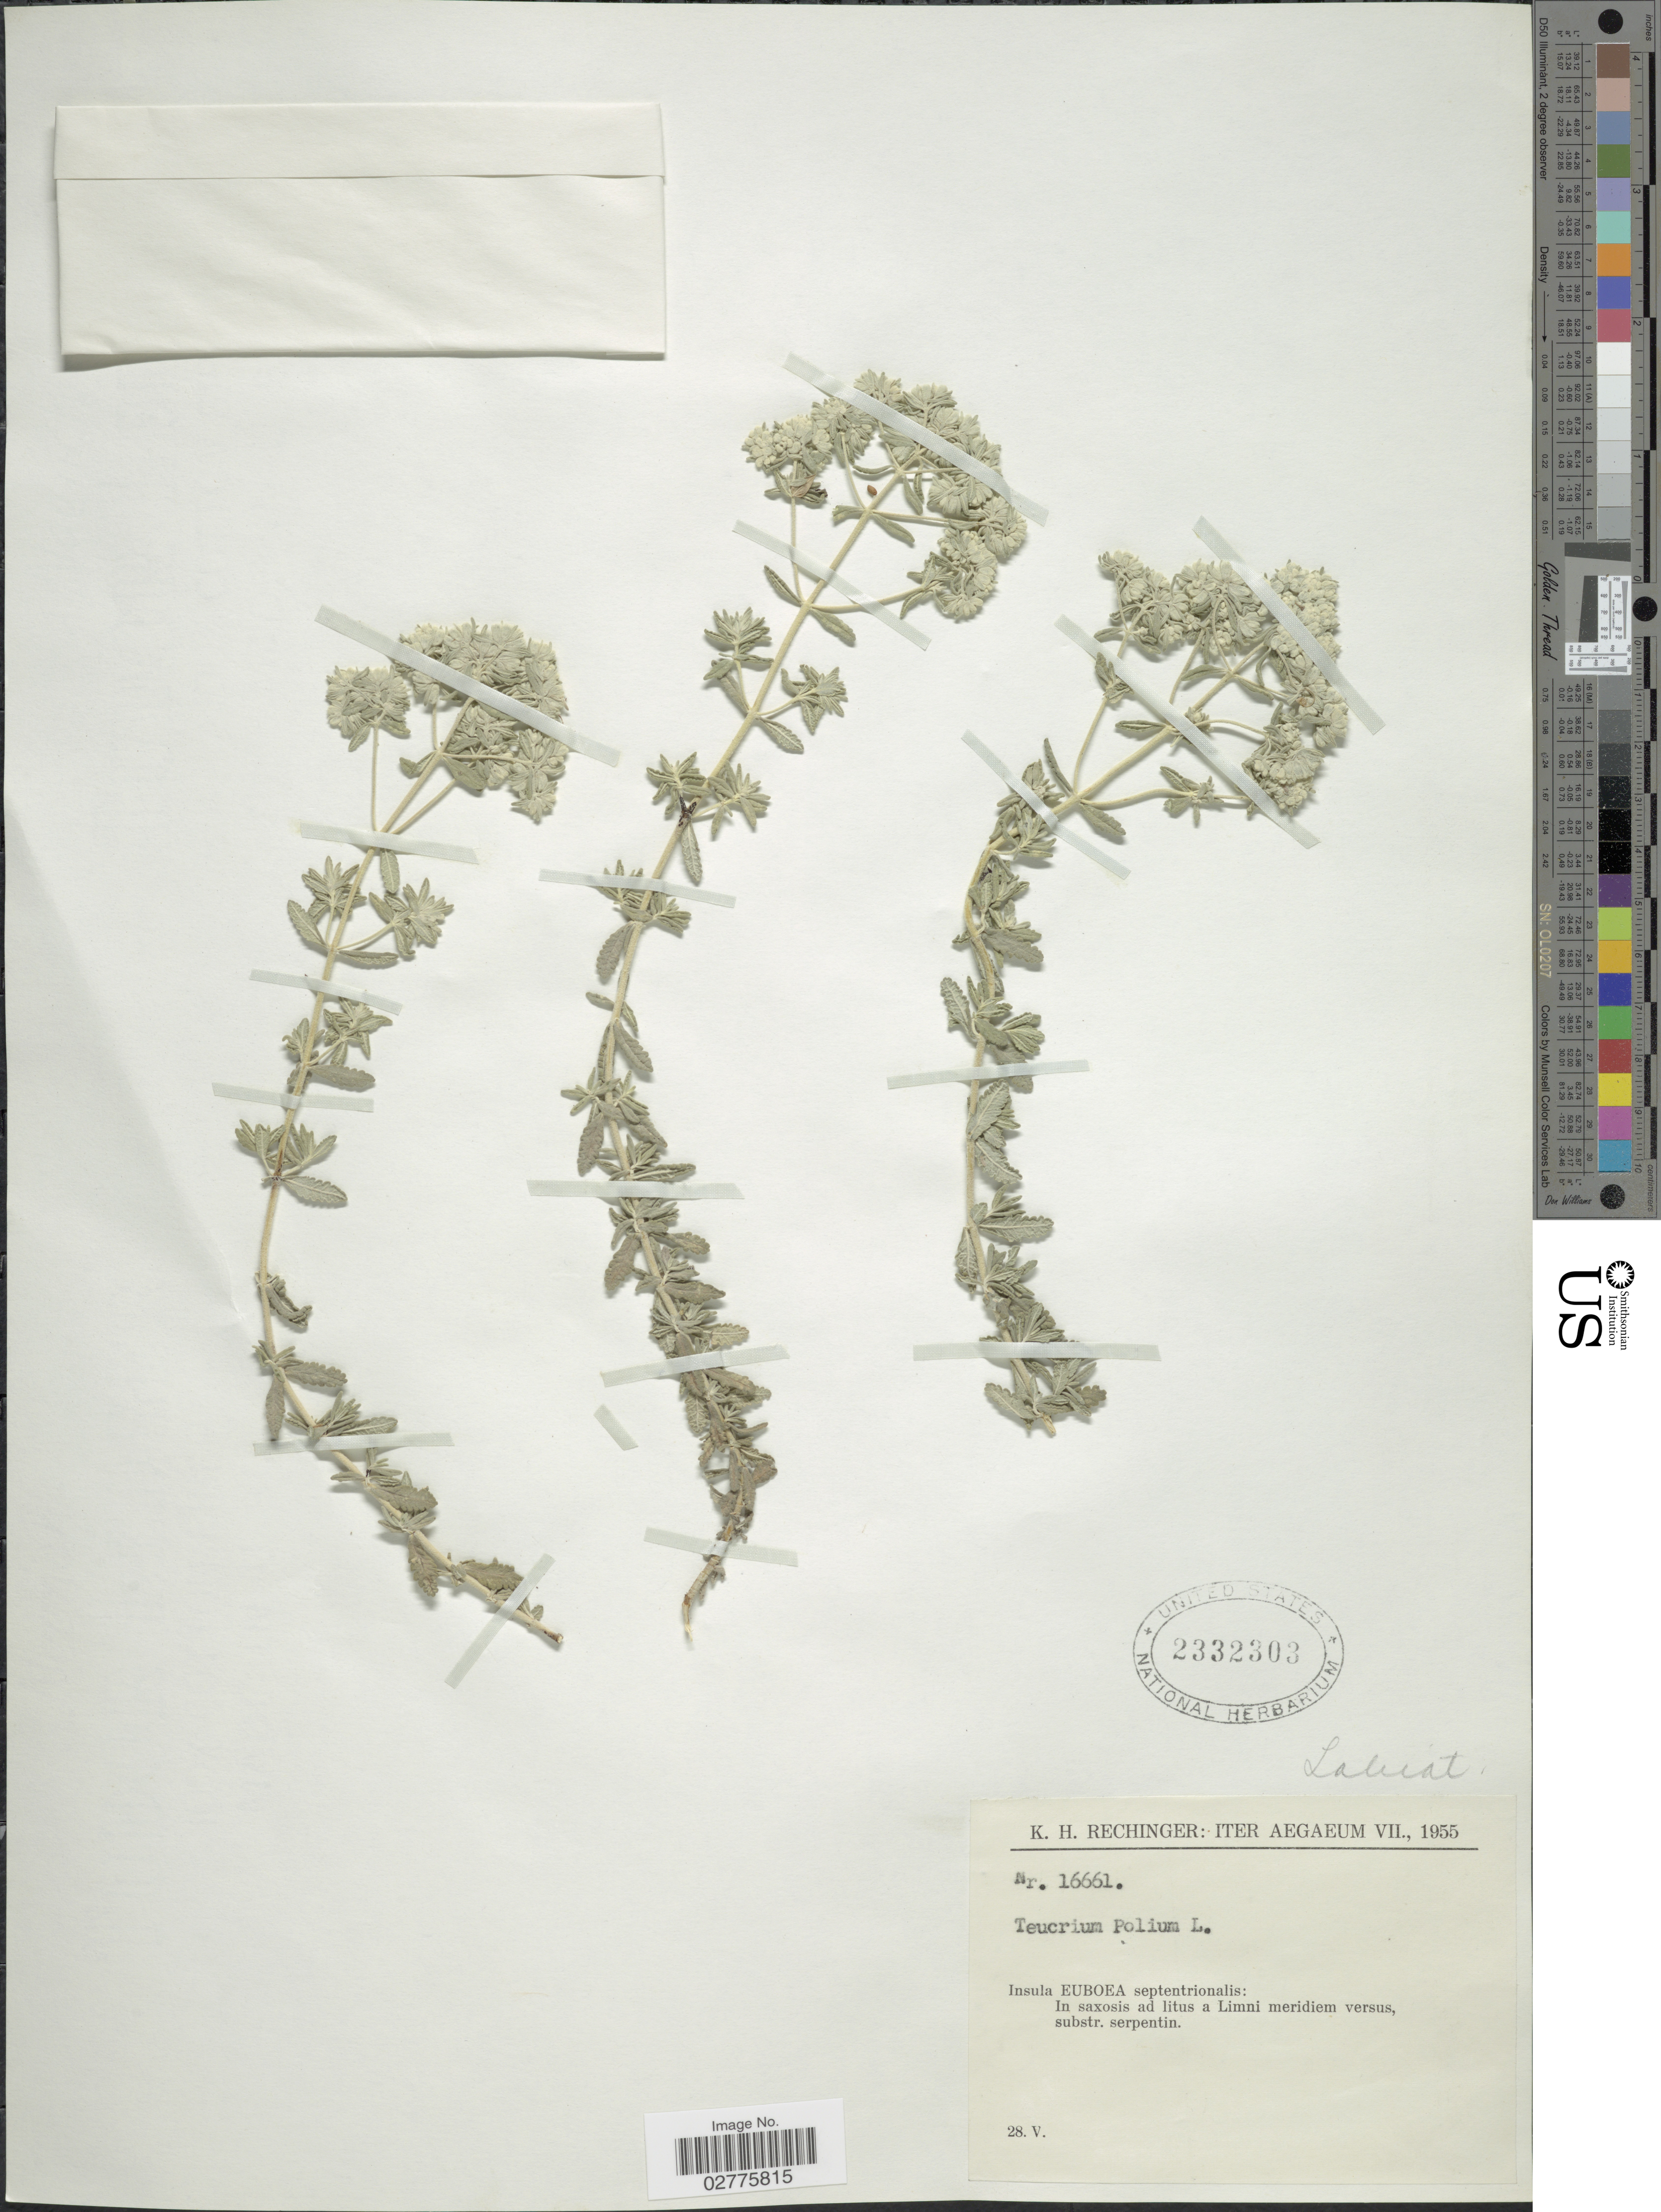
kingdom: Plantae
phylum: Tracheophyta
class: Magnoliopsida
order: Lamiales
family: Lamiaceae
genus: Teucrium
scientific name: Teucrium polium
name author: L.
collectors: K. H. Rechinger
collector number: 16661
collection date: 1955-05-28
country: Greece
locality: Aegaeum. Insula Euboea septentrionalis: In saxosis ad litus a Limni meridiem versus, substr. serpentin.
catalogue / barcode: US 2332303